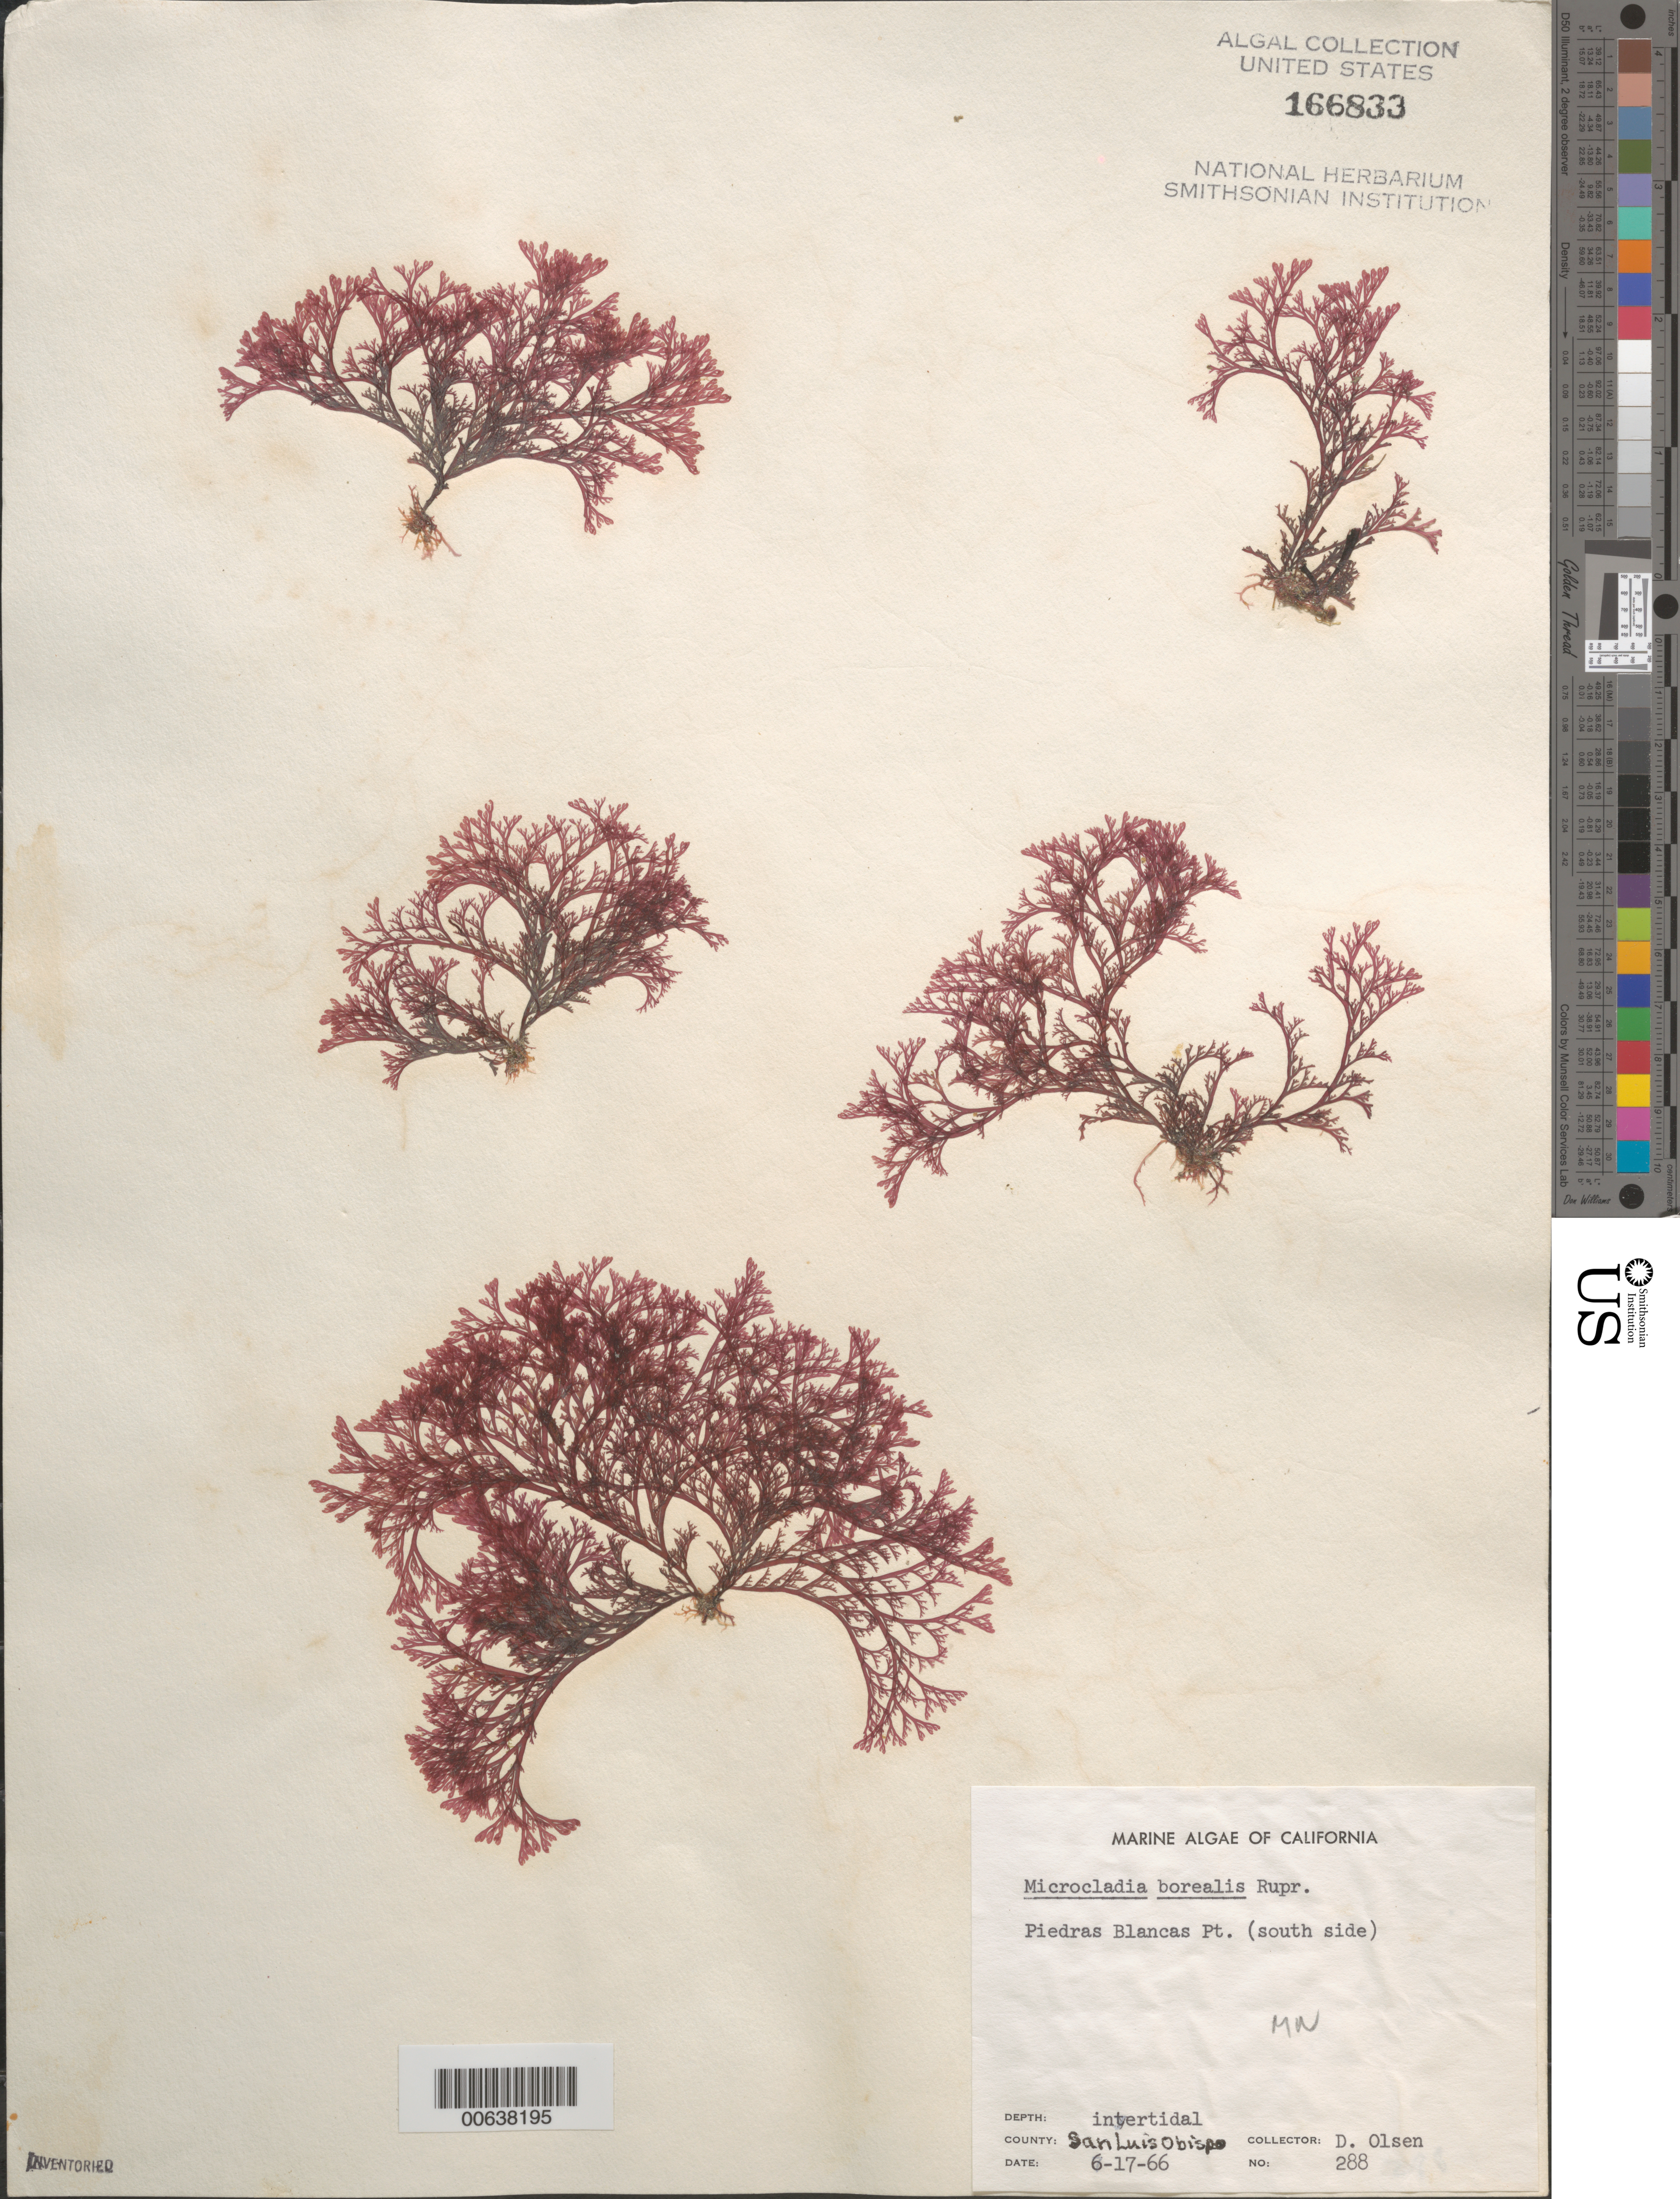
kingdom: Plantae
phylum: Rhodophyta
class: Florideophyceae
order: Ceramiales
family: Ceramiaceae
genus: Microcladia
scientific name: Microcladia borealis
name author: Rupr.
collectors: D. Olsen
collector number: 288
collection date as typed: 17 Jun 1966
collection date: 1966-06-17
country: United States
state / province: California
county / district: San Luis Obispo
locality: Piedras Blancas Point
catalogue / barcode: US 166833